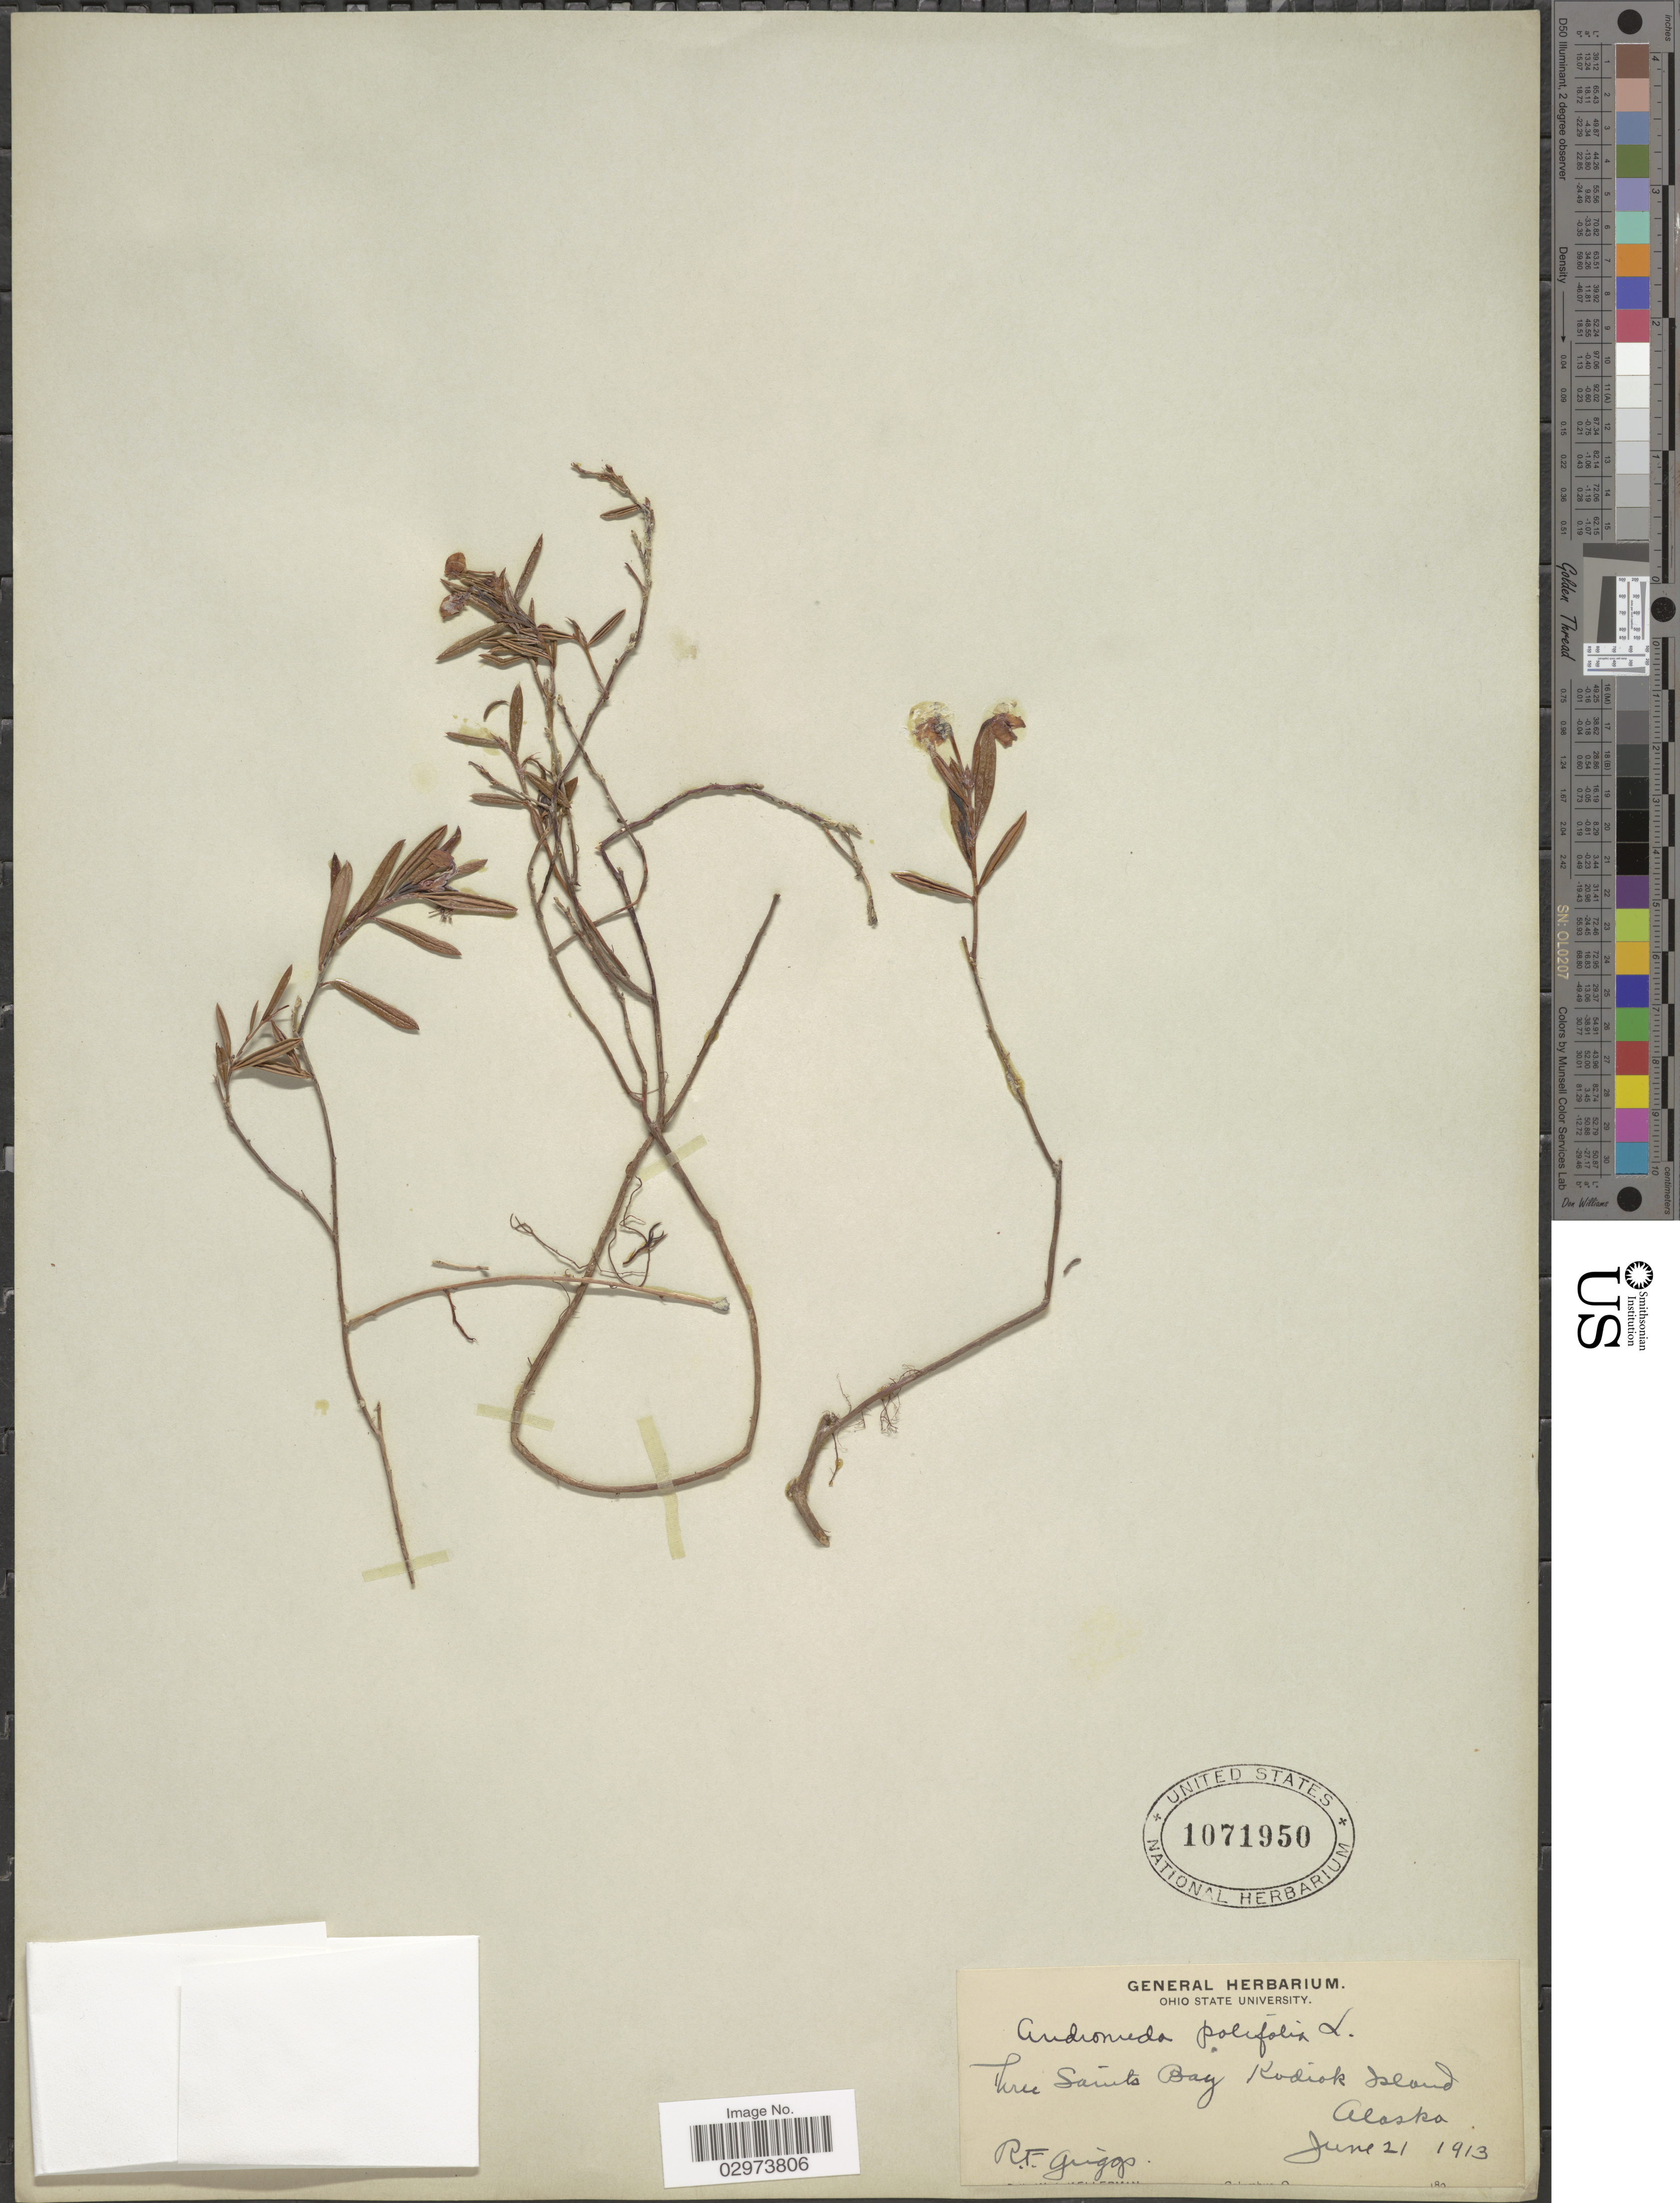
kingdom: Plantae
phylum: Tracheophyta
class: Magnoliopsida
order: Ericales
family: Ericaceae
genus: Andromeda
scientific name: Andromeda polifolia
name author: L.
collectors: R. F. Griggs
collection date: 1913-06-21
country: United States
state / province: Alaska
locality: Three Saints Bay Kodiak Island.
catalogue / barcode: US 1071950